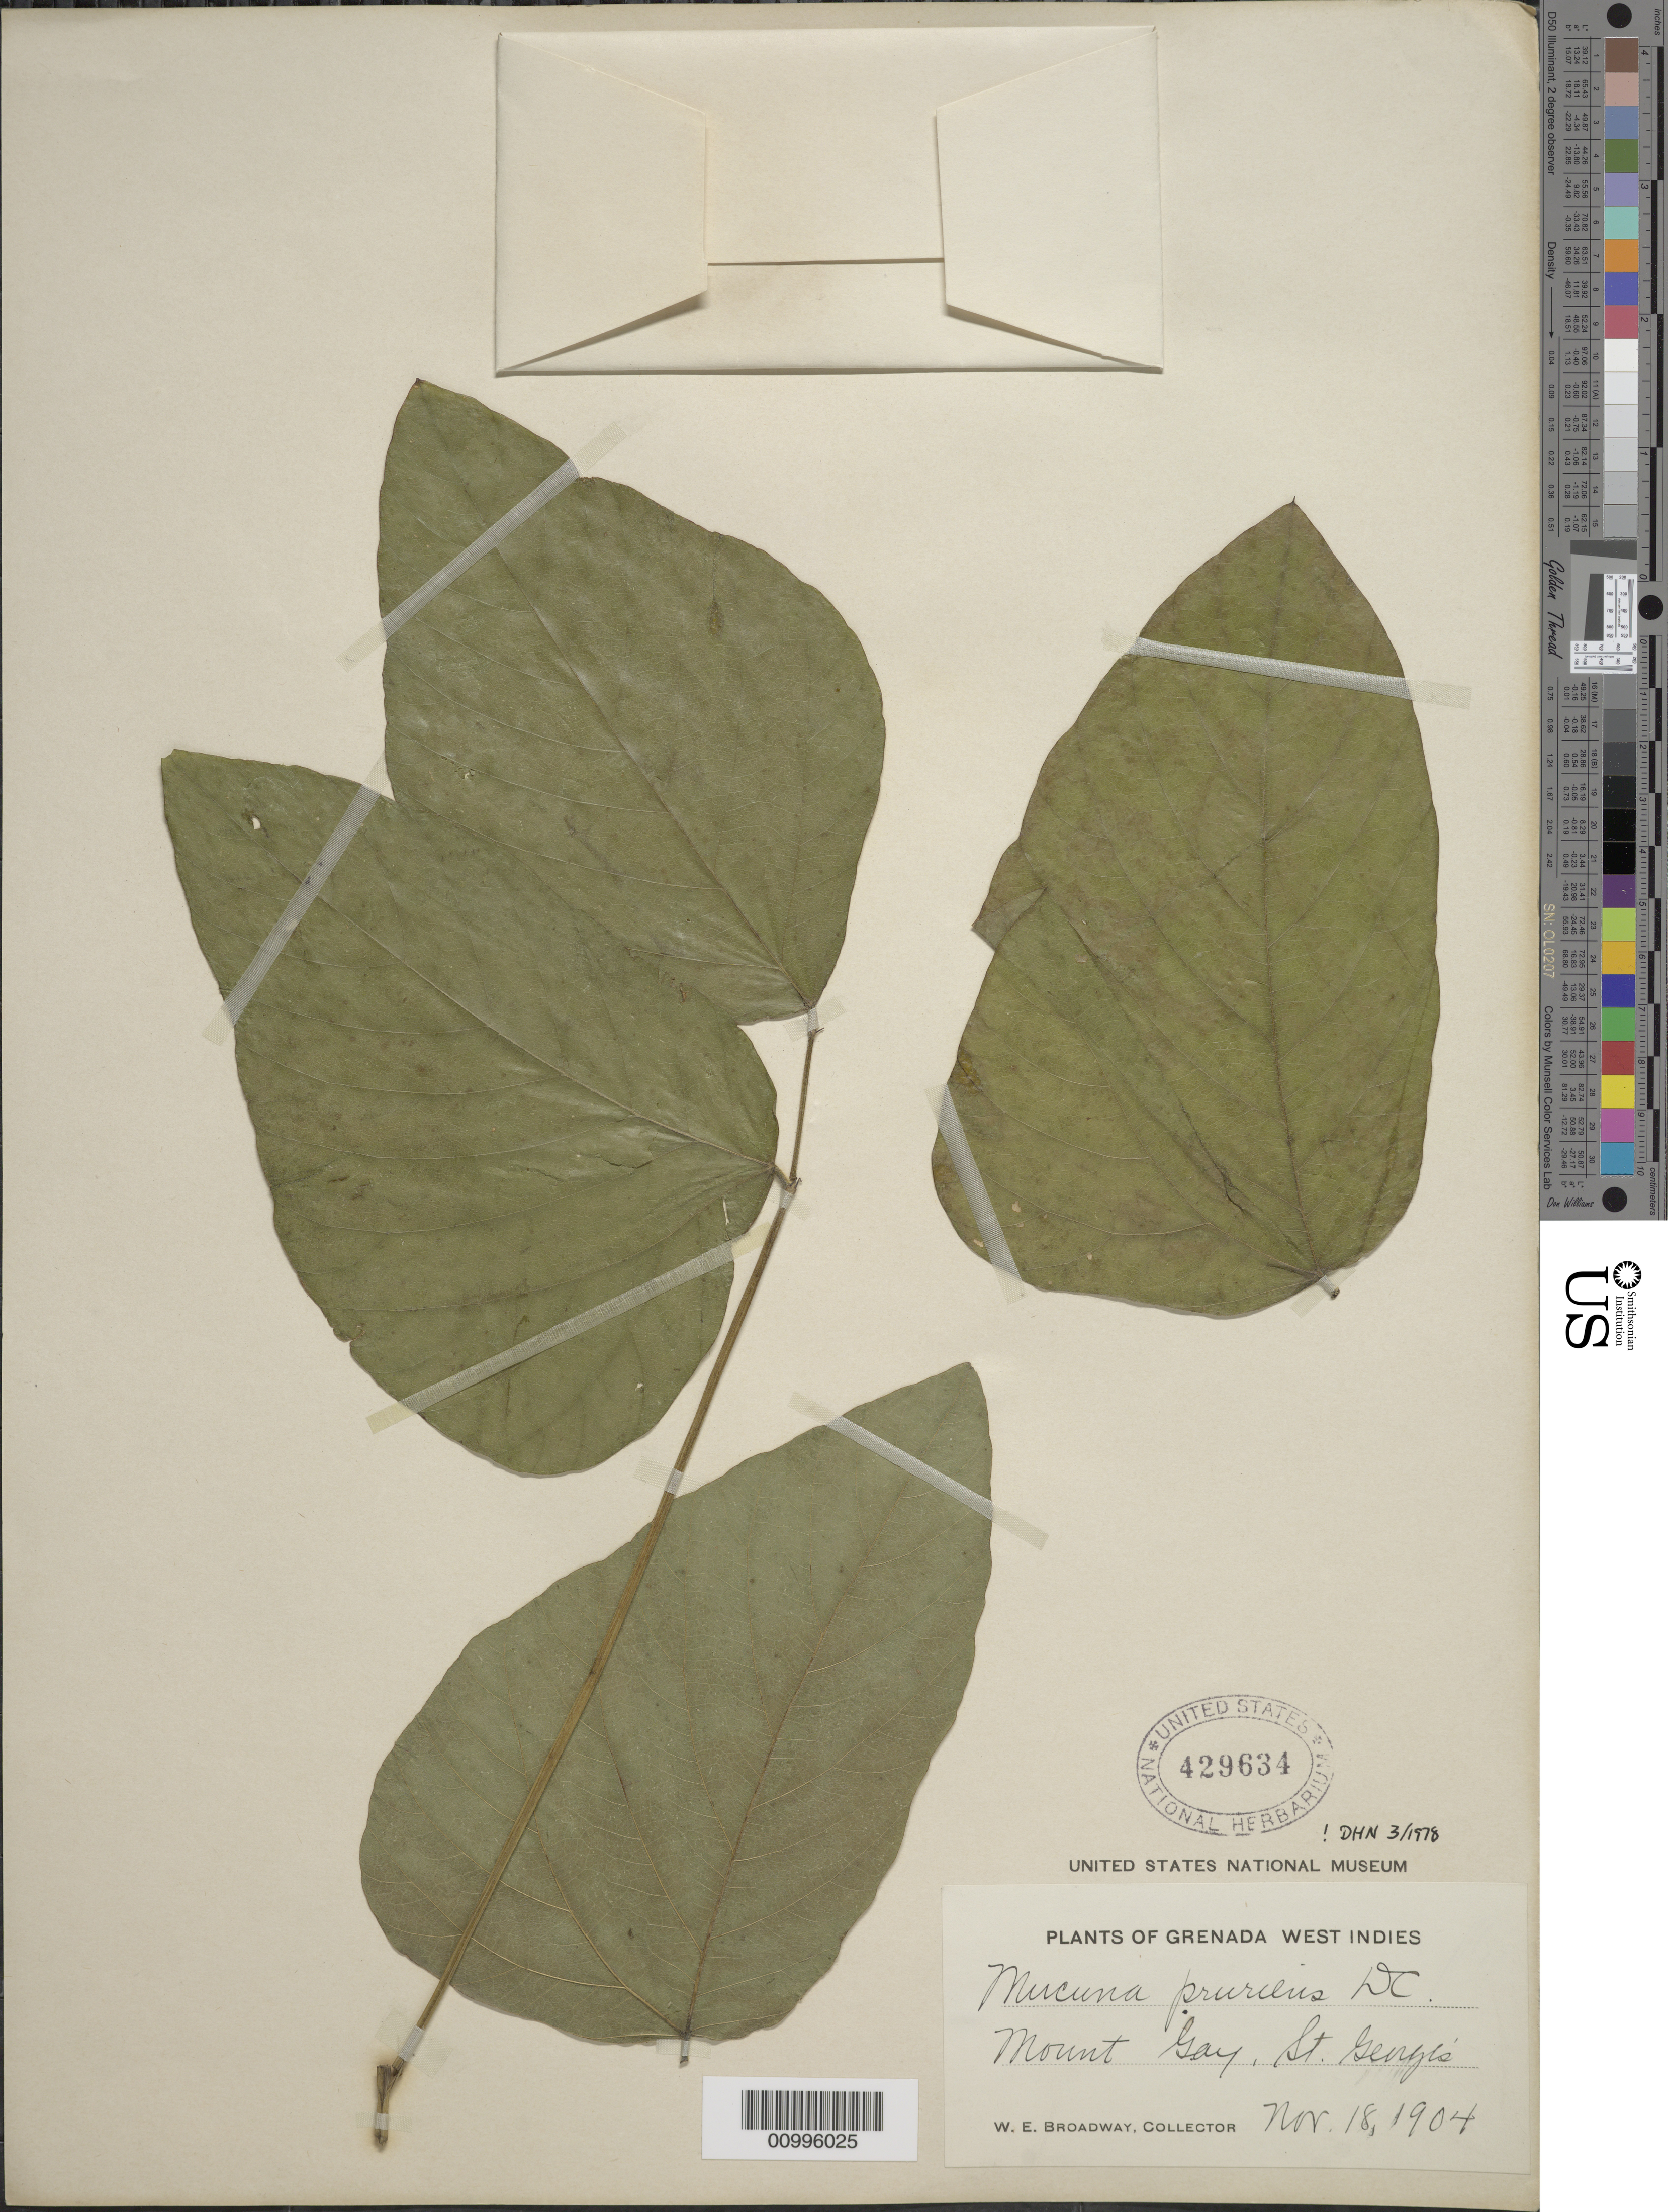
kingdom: Plantae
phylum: Tracheophyta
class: Magnoliopsida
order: Fabales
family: Fabaceae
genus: Mucuna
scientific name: Mucuna pruriens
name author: (L.) DC.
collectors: W. E. Broadway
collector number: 429634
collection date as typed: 18 Nov 1904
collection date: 1904-11-18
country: Grenada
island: Grenada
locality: Mount Bay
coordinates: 0 N, 0 E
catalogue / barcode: US 429634